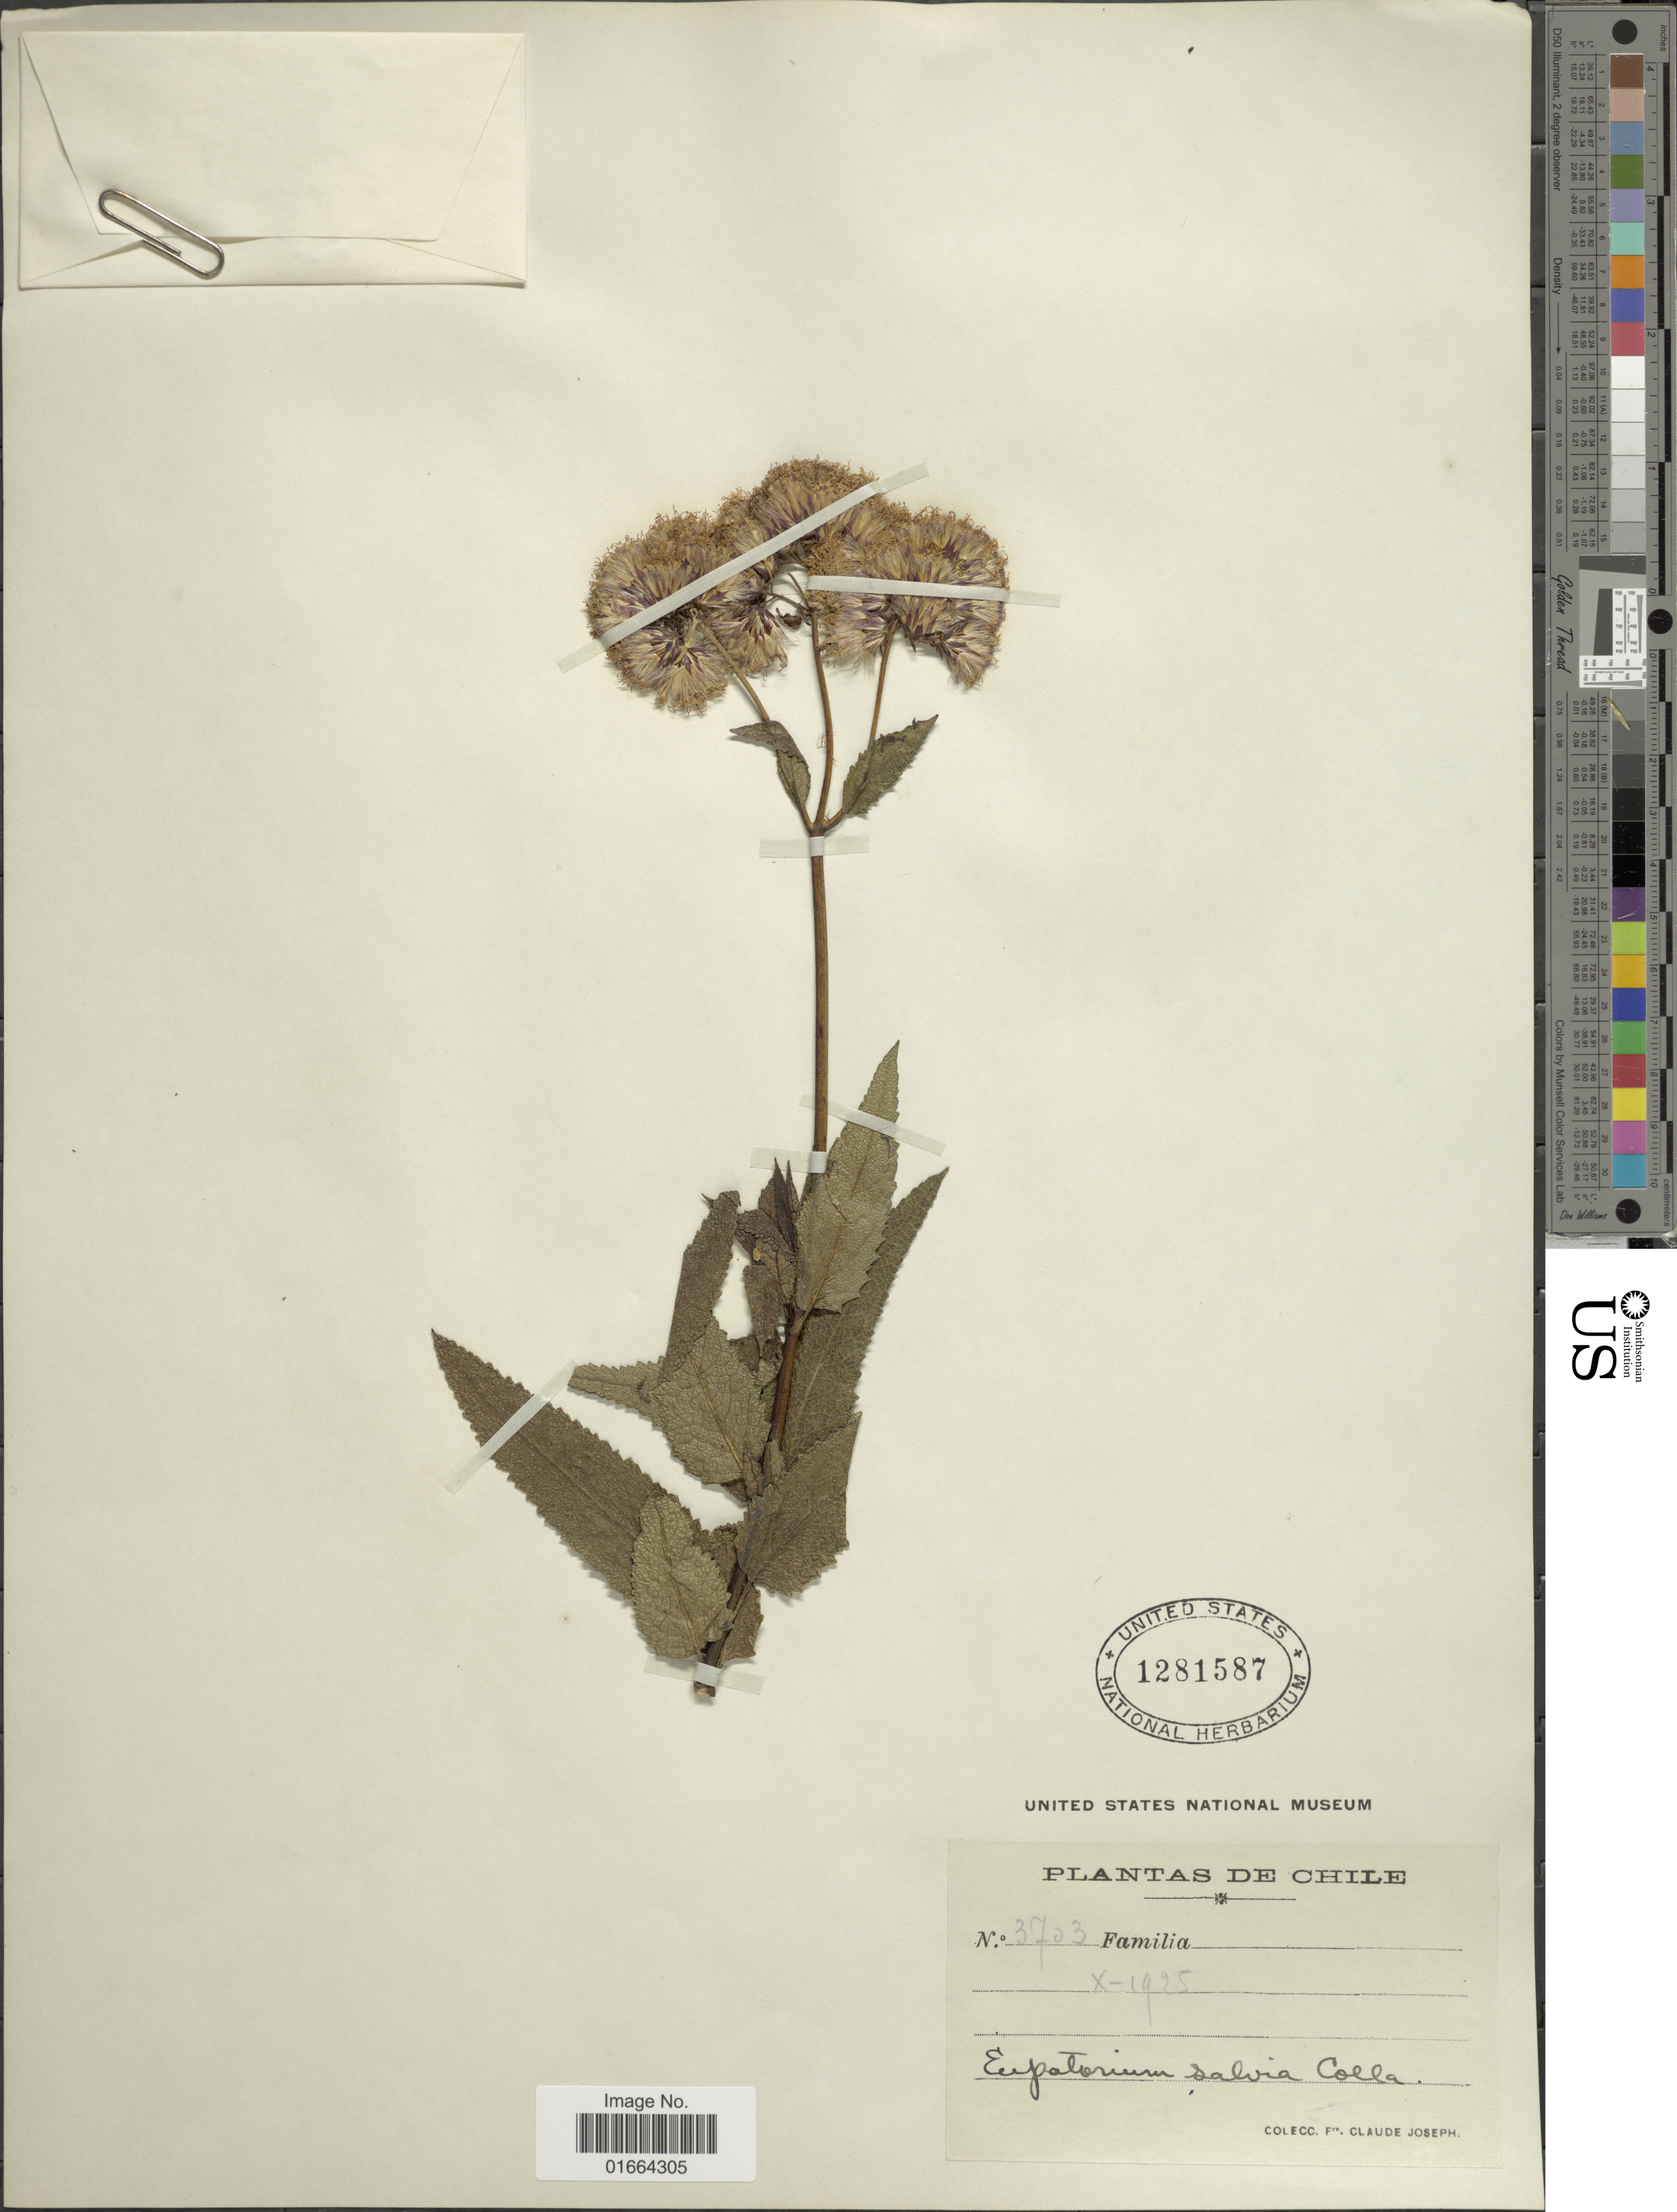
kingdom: Plantae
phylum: Tracheophyta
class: Magnoliopsida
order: Asterales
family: Asteraceae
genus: Aristeguietia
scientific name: Aristeguietia salvia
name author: (Colla) R.M. King & H. Rob.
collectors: Bro. Claude-Joseph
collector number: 3703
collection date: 1925-10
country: Chile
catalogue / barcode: US 1281587